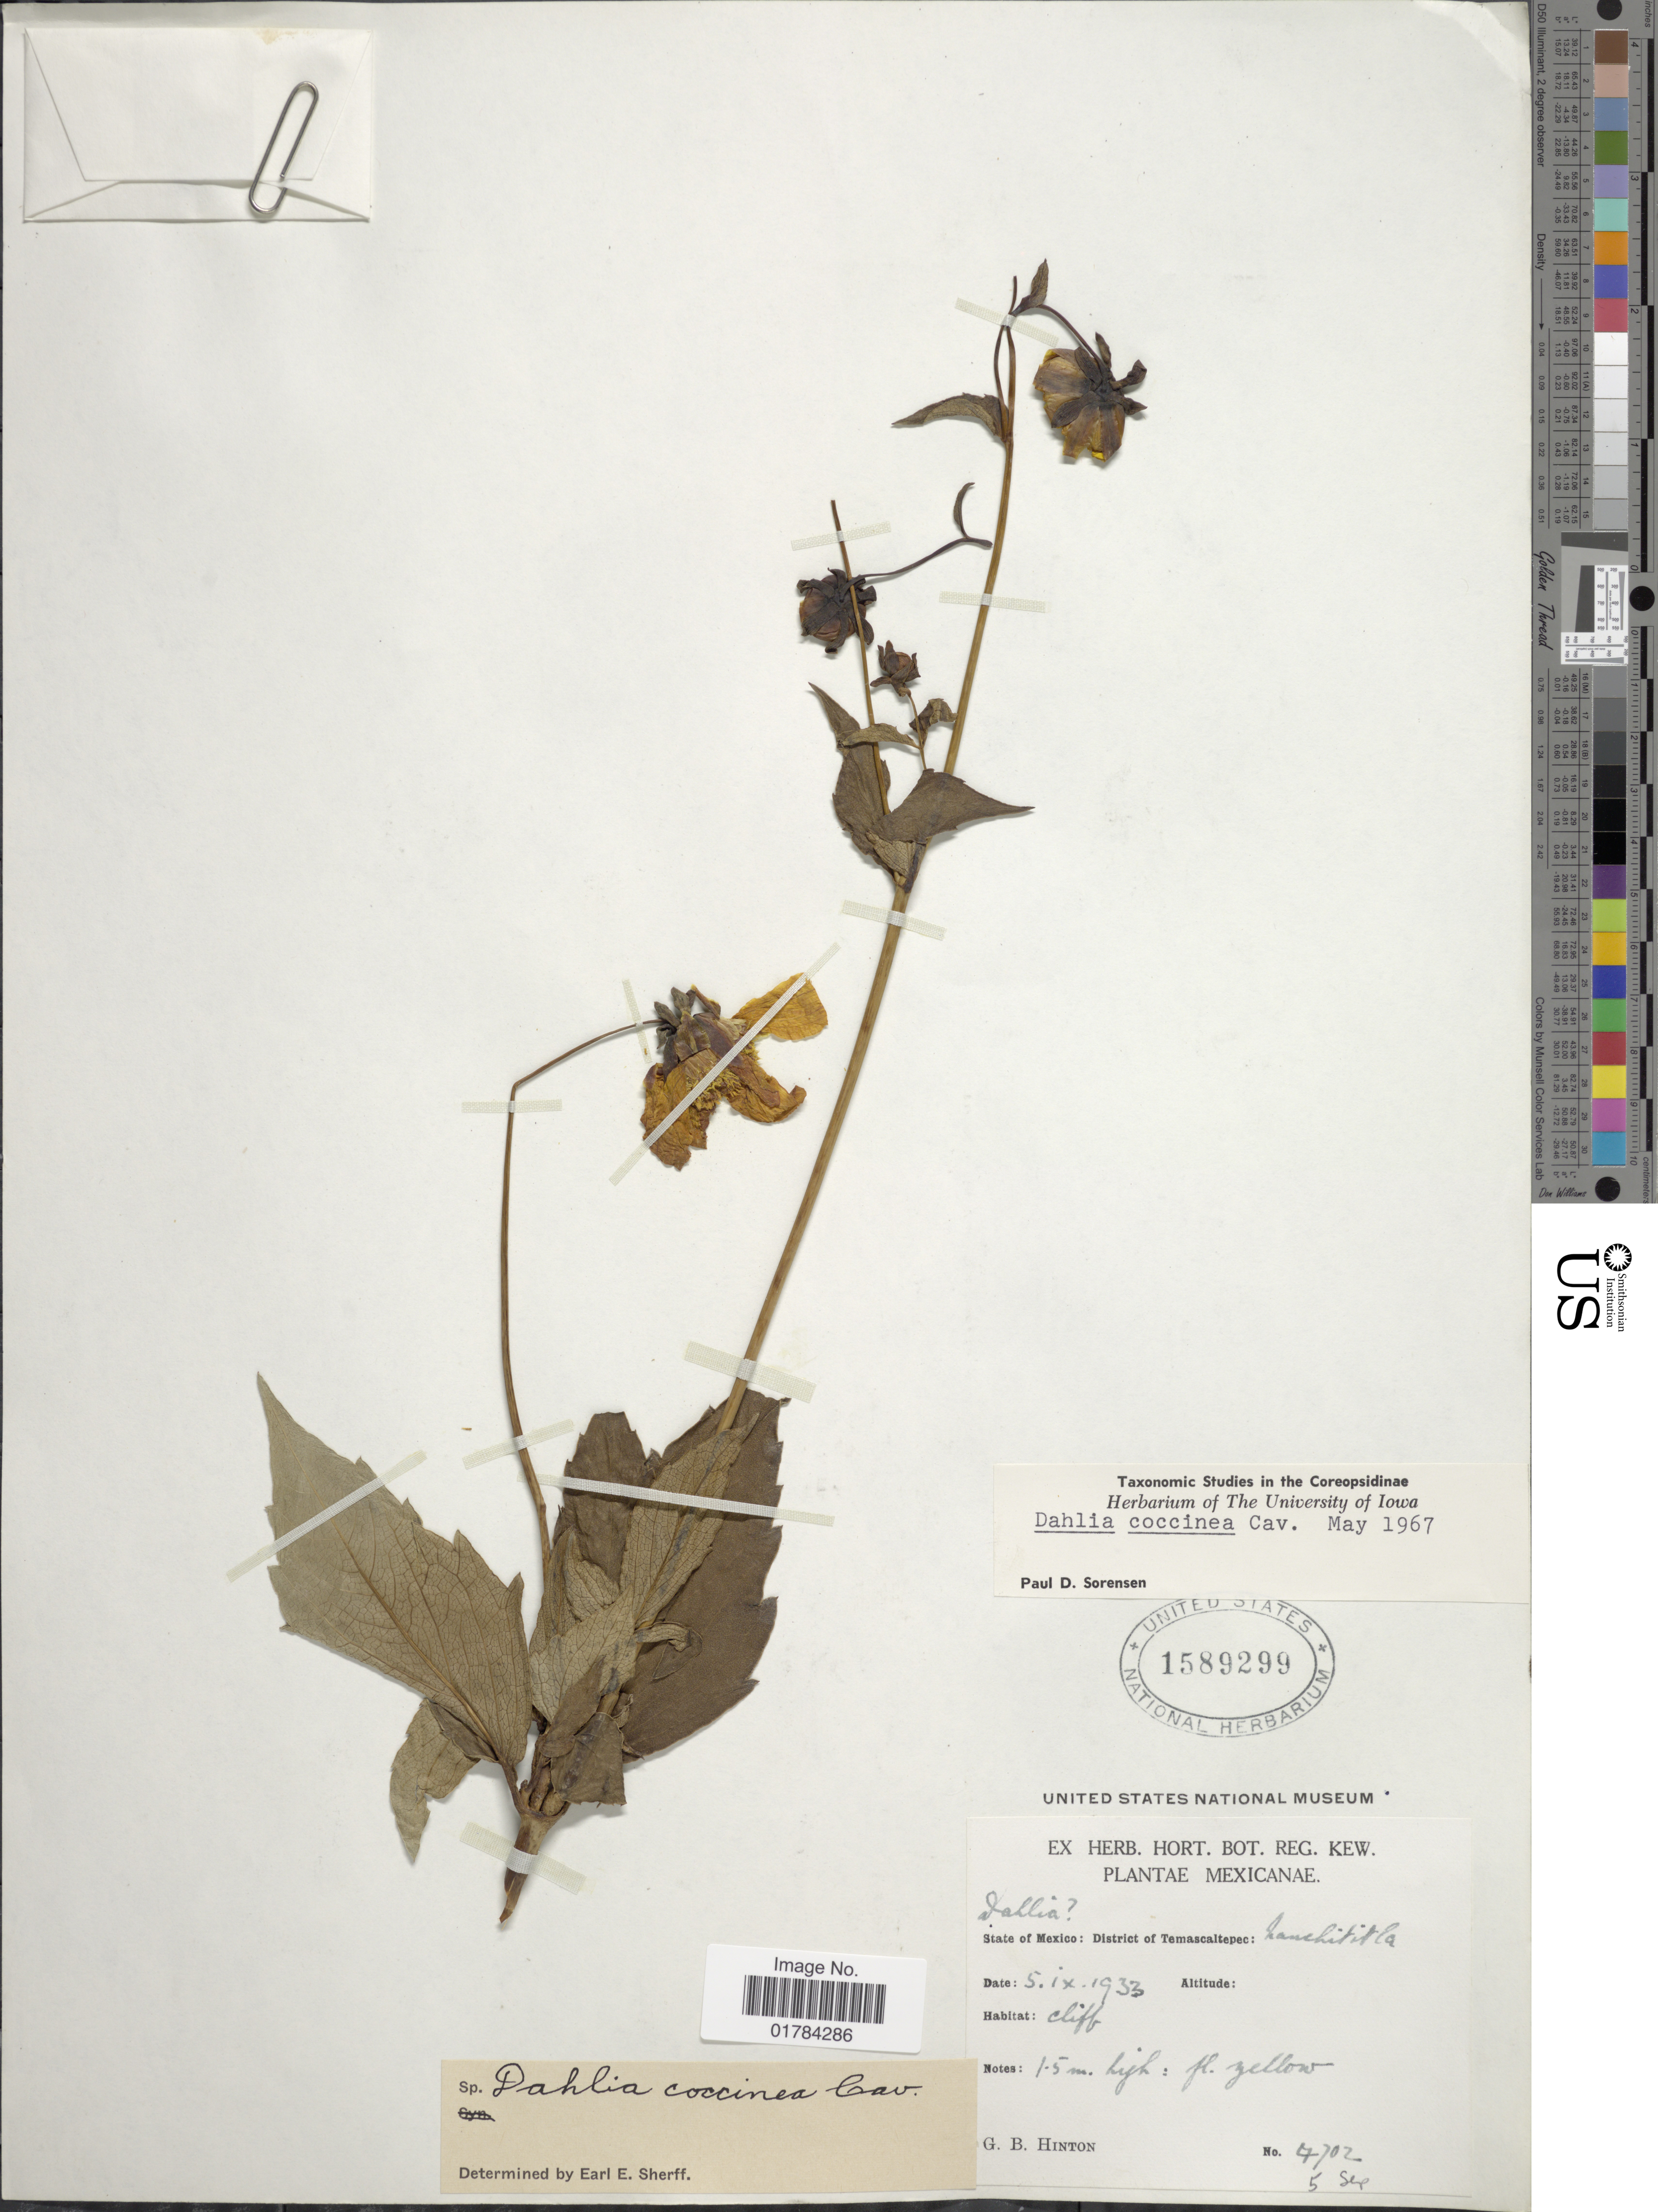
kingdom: Plantae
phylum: Tracheophyta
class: Magnoliopsida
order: Asterales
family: Asteraceae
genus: Dahlia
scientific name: Dahlia coccinea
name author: Cav.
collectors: G. B. Hinton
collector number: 4702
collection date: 1933-04-05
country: Mexico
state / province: México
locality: District of Temascaltepec: Zanchititla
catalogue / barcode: US 1589299